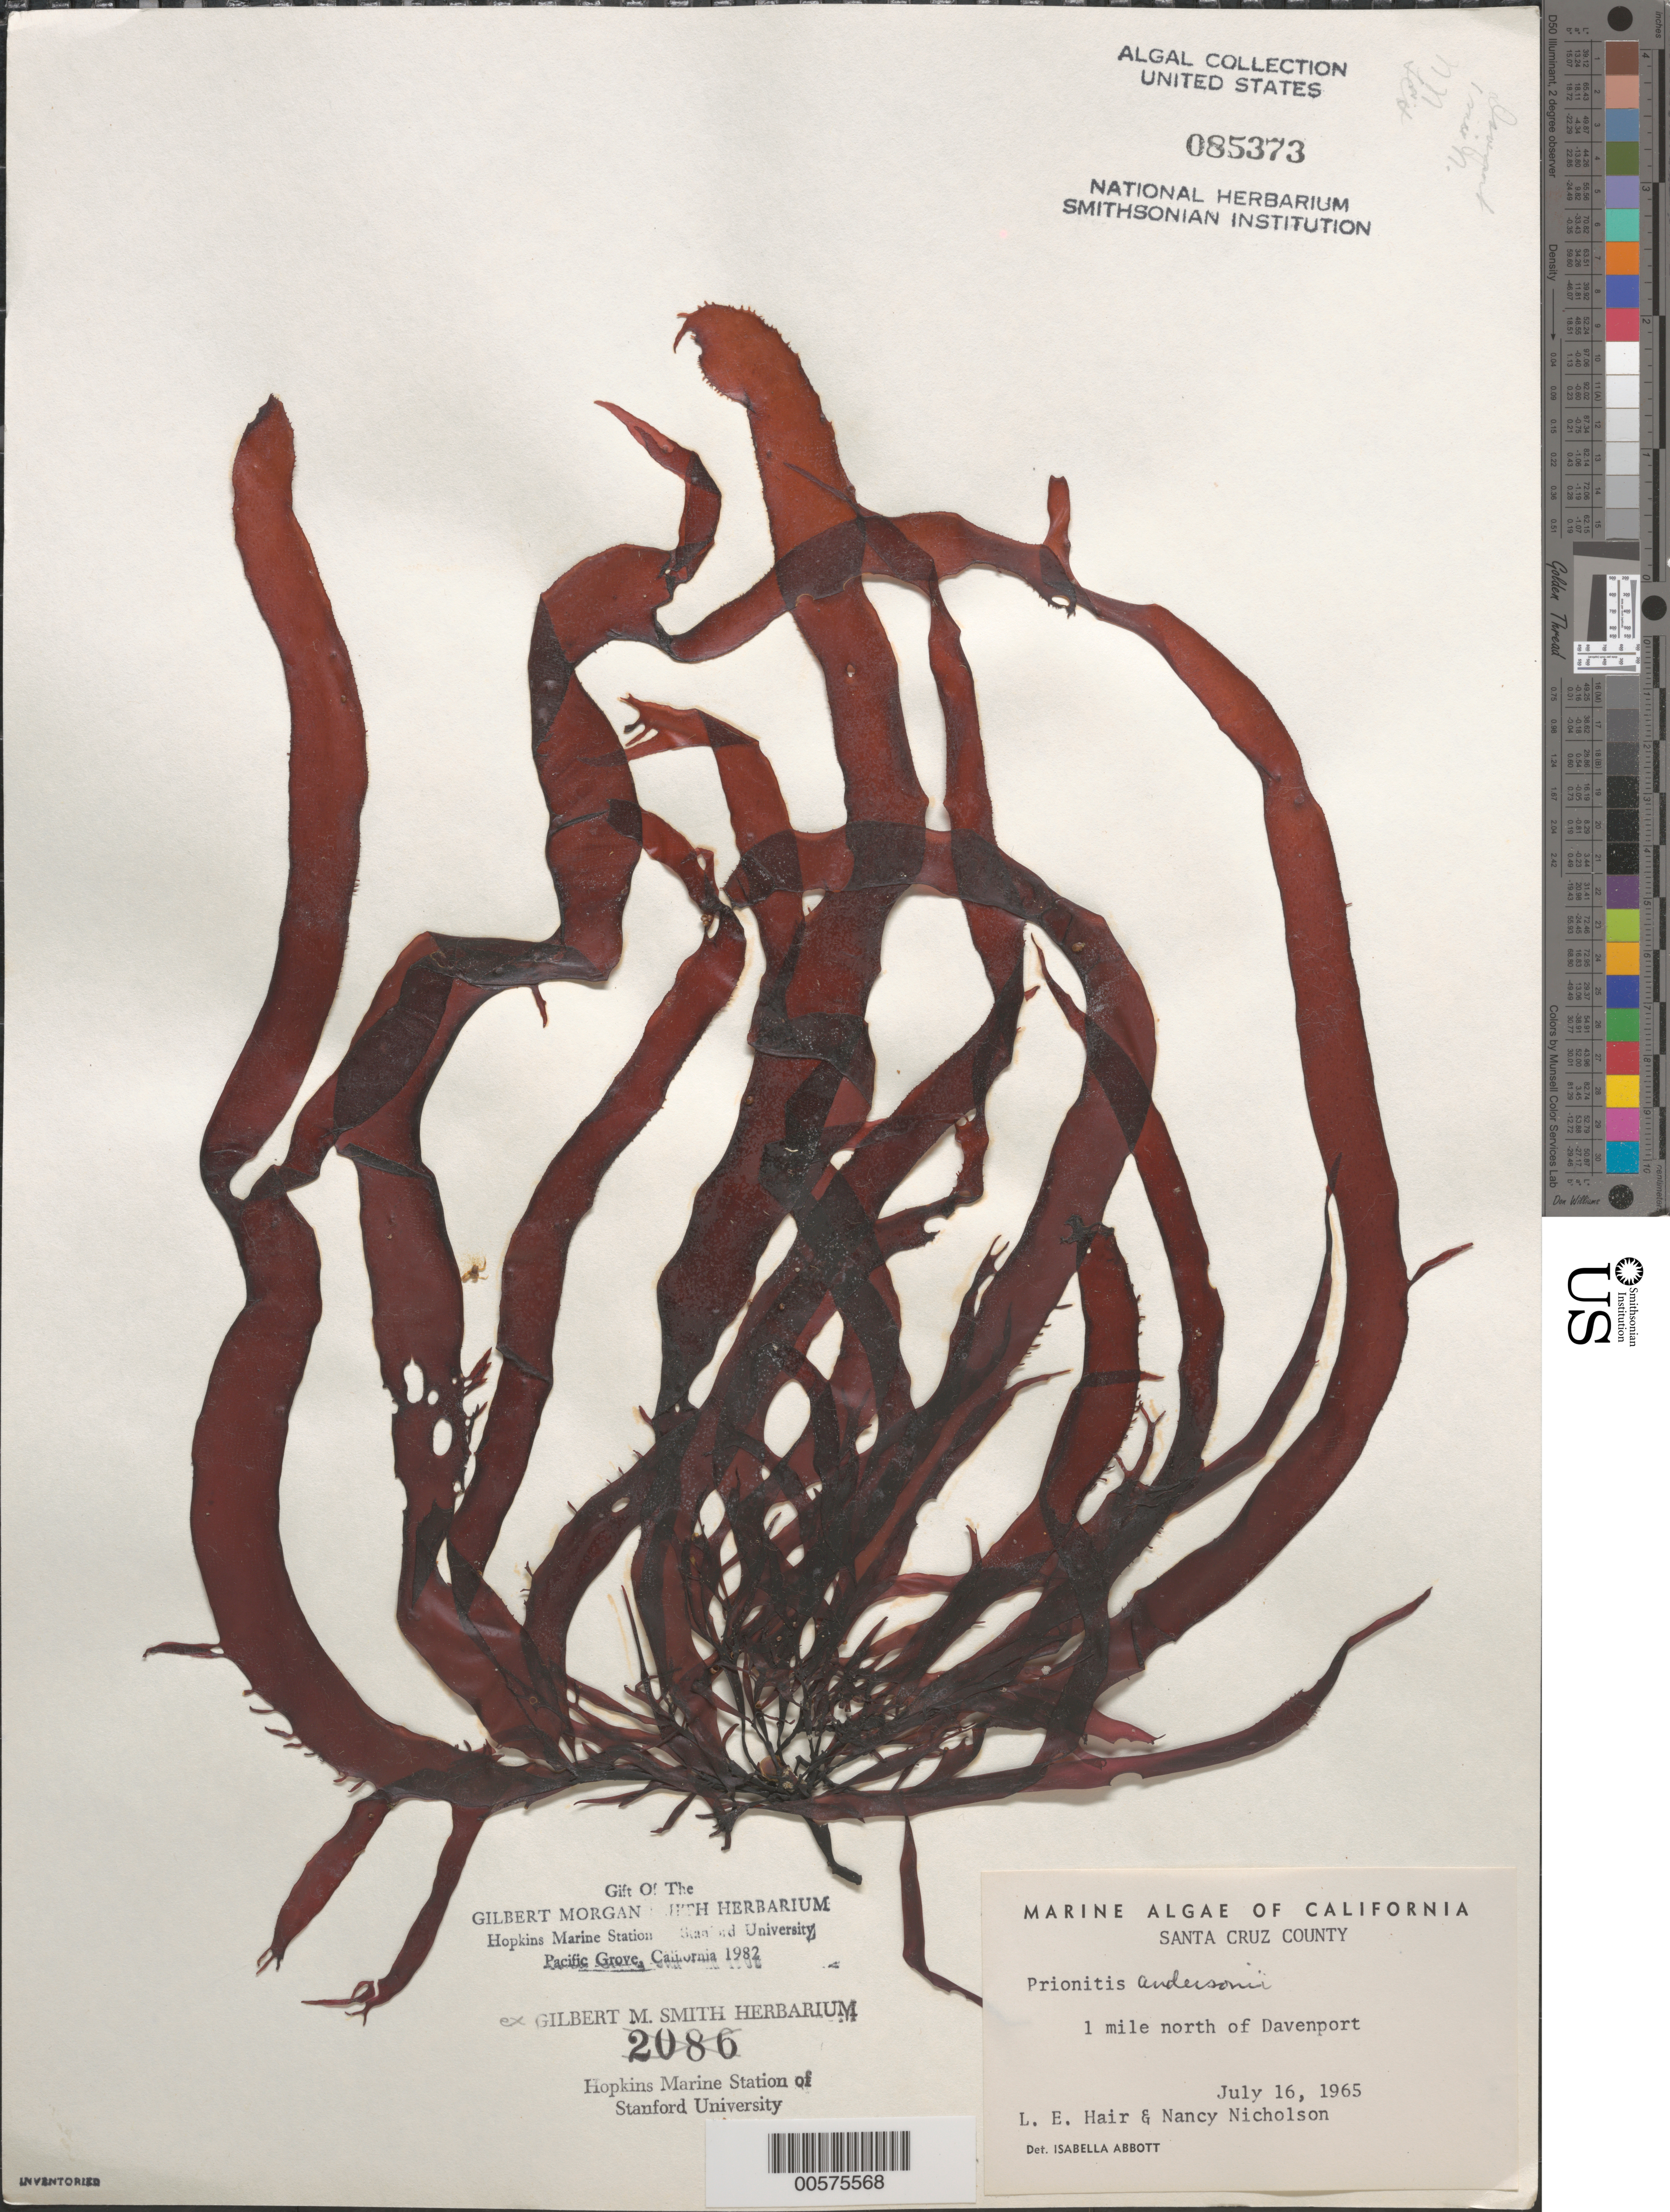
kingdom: Plantae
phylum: Rhodophyta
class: Florideophyceae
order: Cryptonemiales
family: Cryptonemiaceae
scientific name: Prionitis sternbergii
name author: (C. Agardh) J. Agardh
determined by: Algae name updating Project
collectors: L. Hair & N. Nicholson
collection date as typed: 16 Jul 1965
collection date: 1965-07-16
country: United States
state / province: California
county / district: Santa Cruz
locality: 1 mile north of Davenport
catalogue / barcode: US 85373